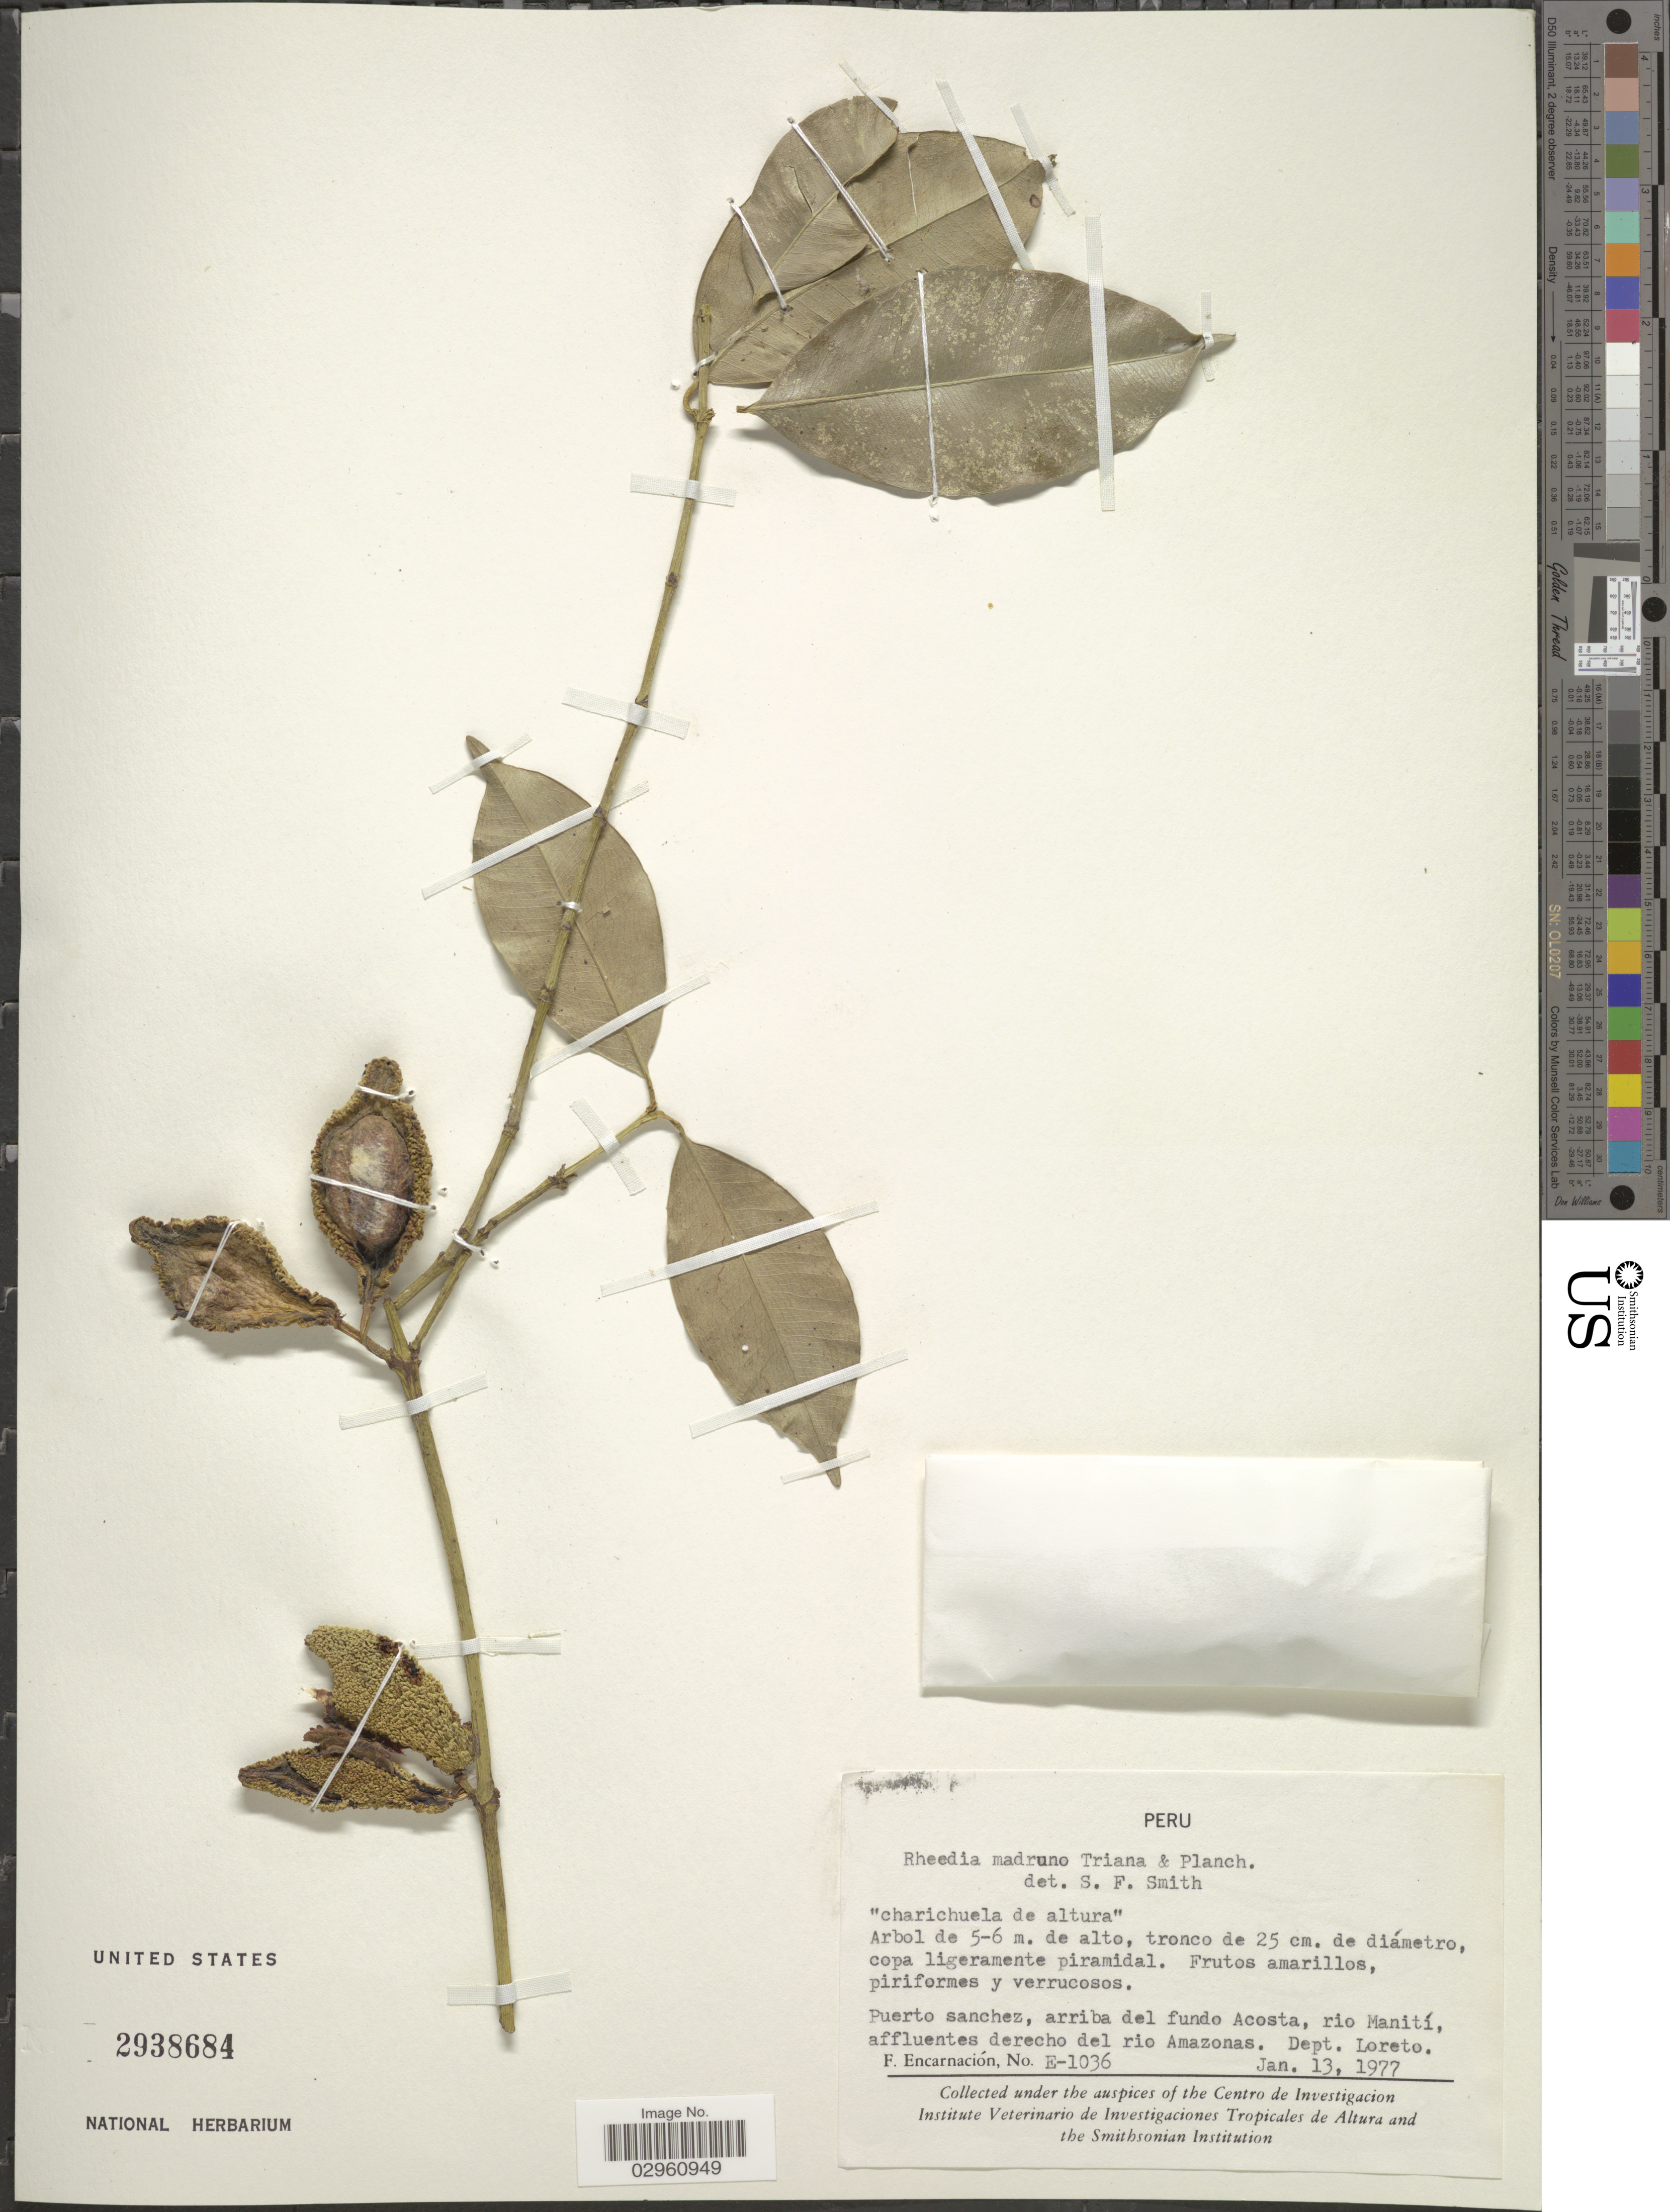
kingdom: Plantae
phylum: Tracheophyta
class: Magnoliopsida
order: Malpighiales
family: Clusiaceae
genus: Garcinia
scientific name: Garcinia madruno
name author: (Kunth) Hammel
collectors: F. Encarnación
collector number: E-1036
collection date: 1977-01-13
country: Peru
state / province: Loreto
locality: Puerto sanchez, arriba del fundo Acosta, rio Manití, affluentes derecho del rio Amazonas. Dept. Loreto.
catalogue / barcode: US 2938684